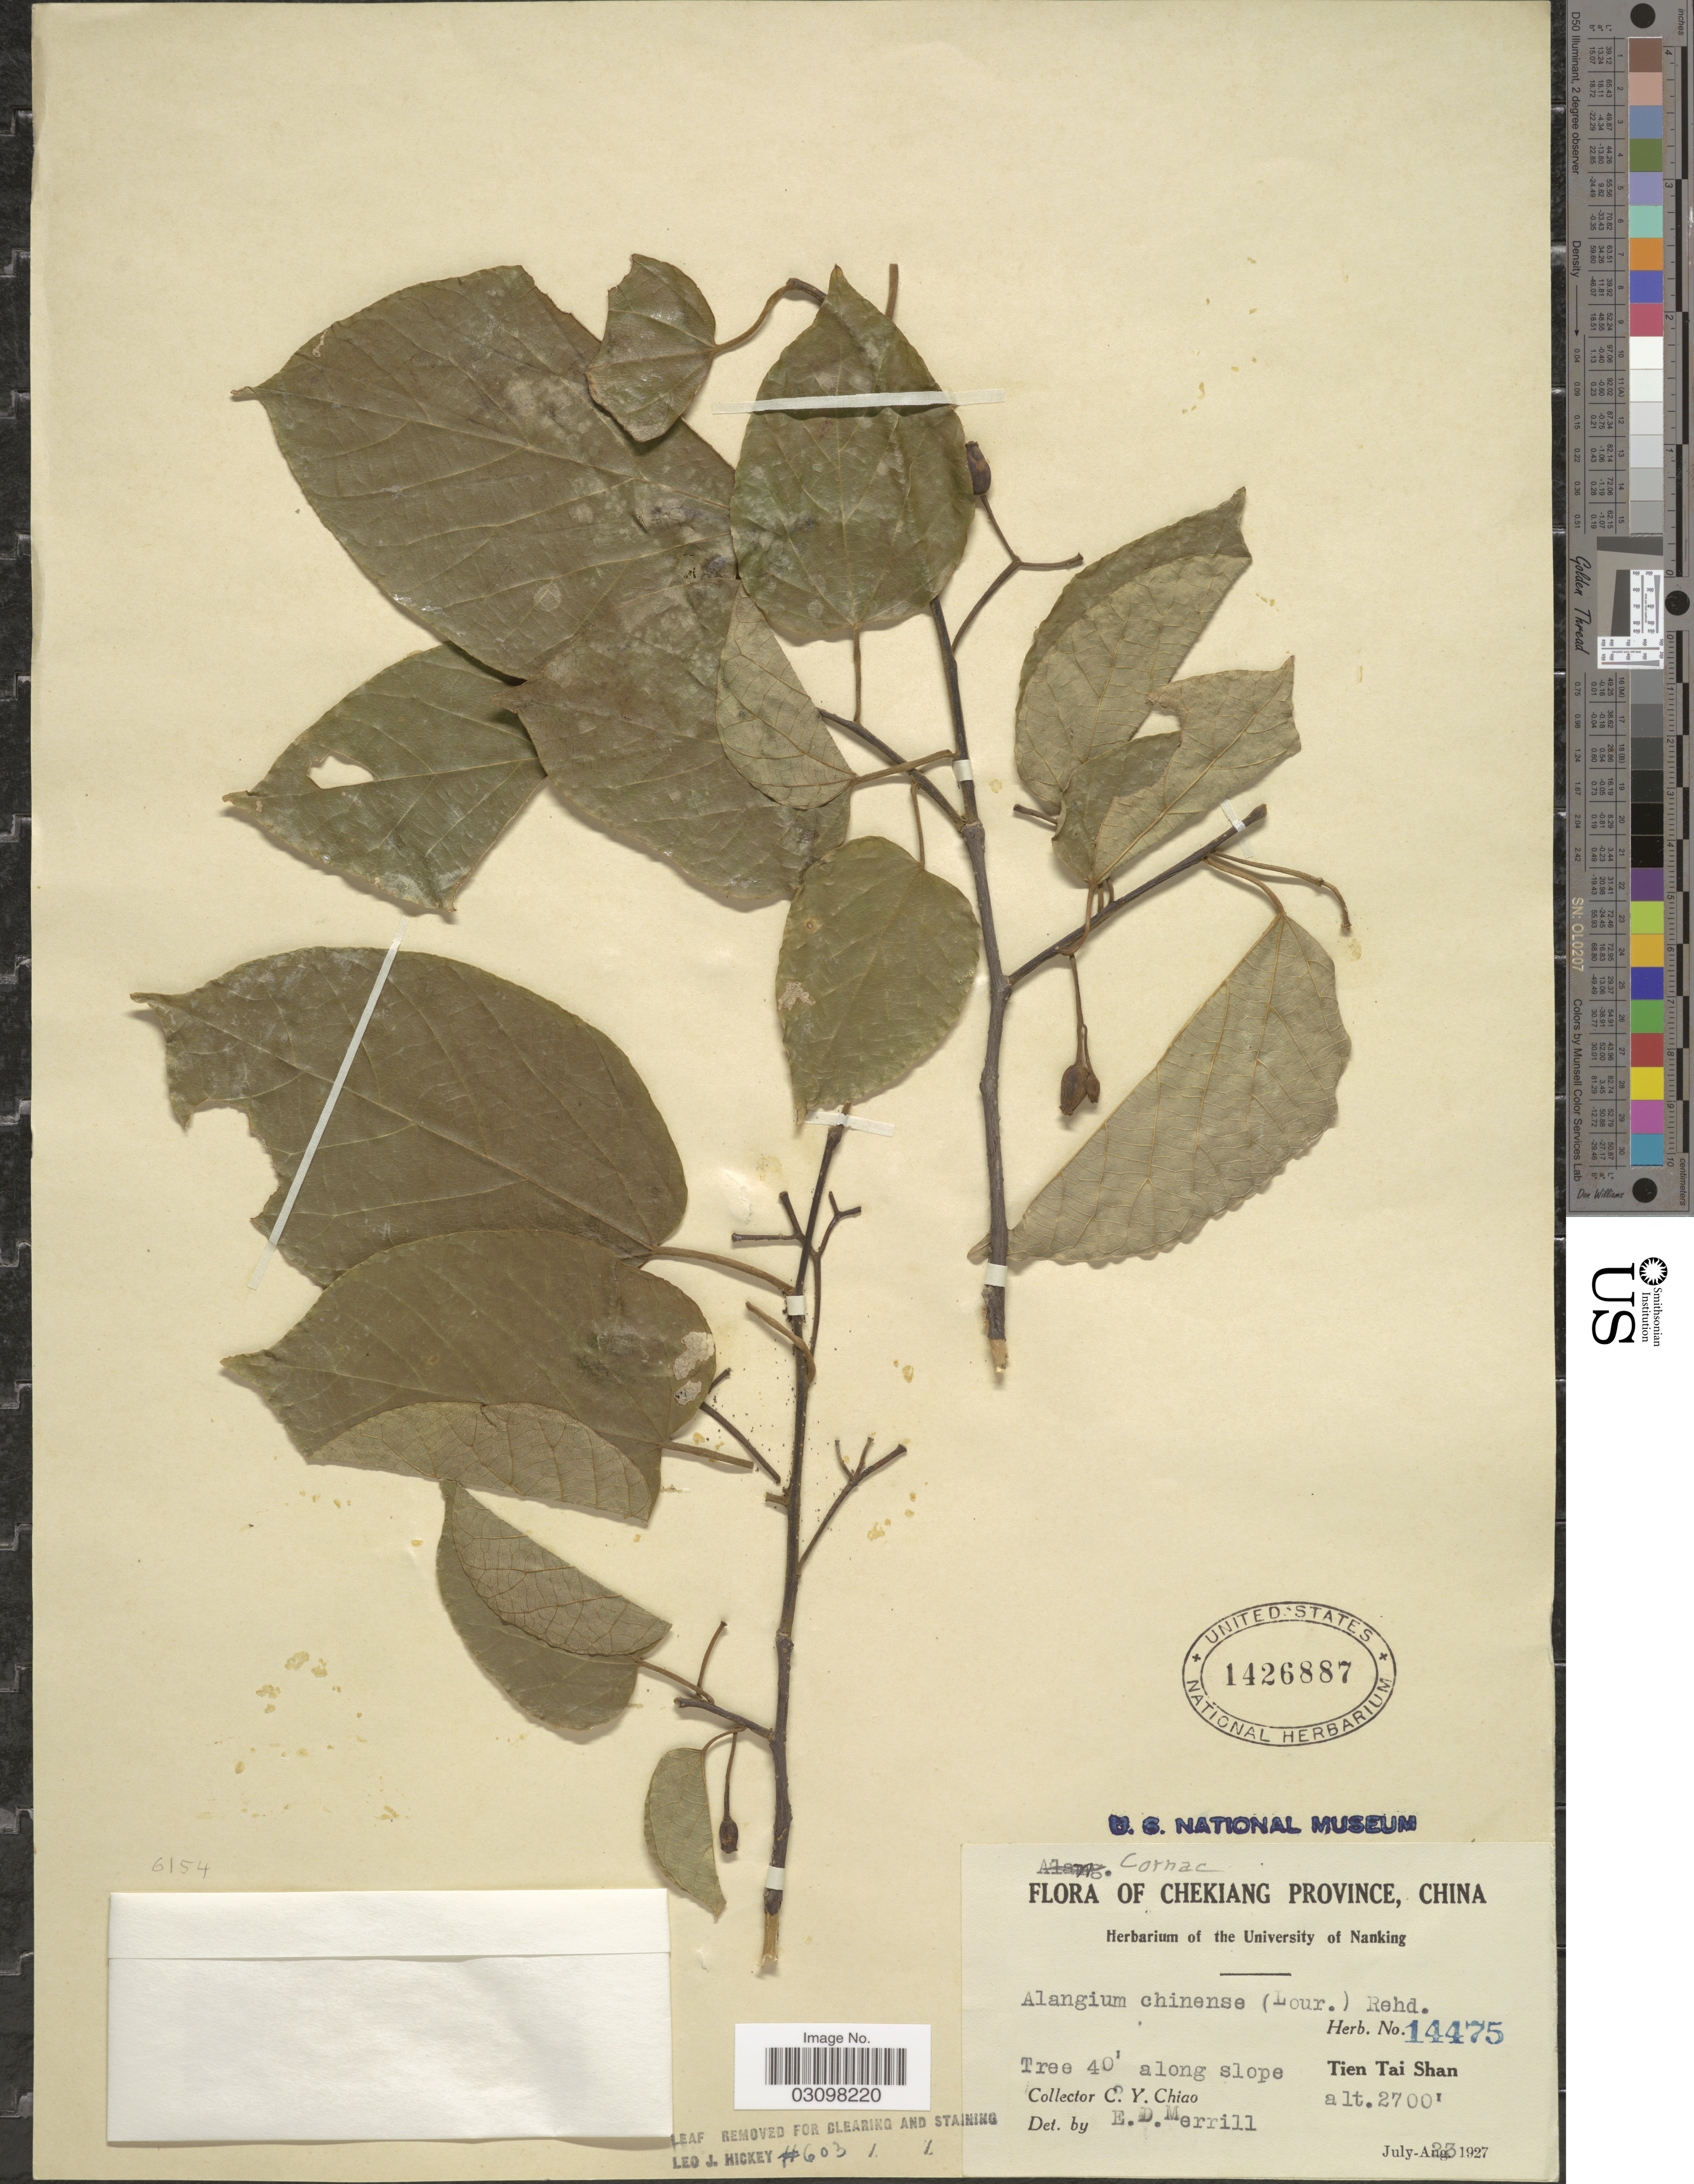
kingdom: Plantae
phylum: Tracheophyta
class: Magnoliopsida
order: Cornales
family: Cornaceae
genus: Alangium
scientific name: Alangium chinense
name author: (Harms) Rehder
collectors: C. Y. Chiao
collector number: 14475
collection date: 1927-08-23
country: China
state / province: Zhejiang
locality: Chekiang Province. Tien Tai Shan.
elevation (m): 2700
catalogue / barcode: US 1426887